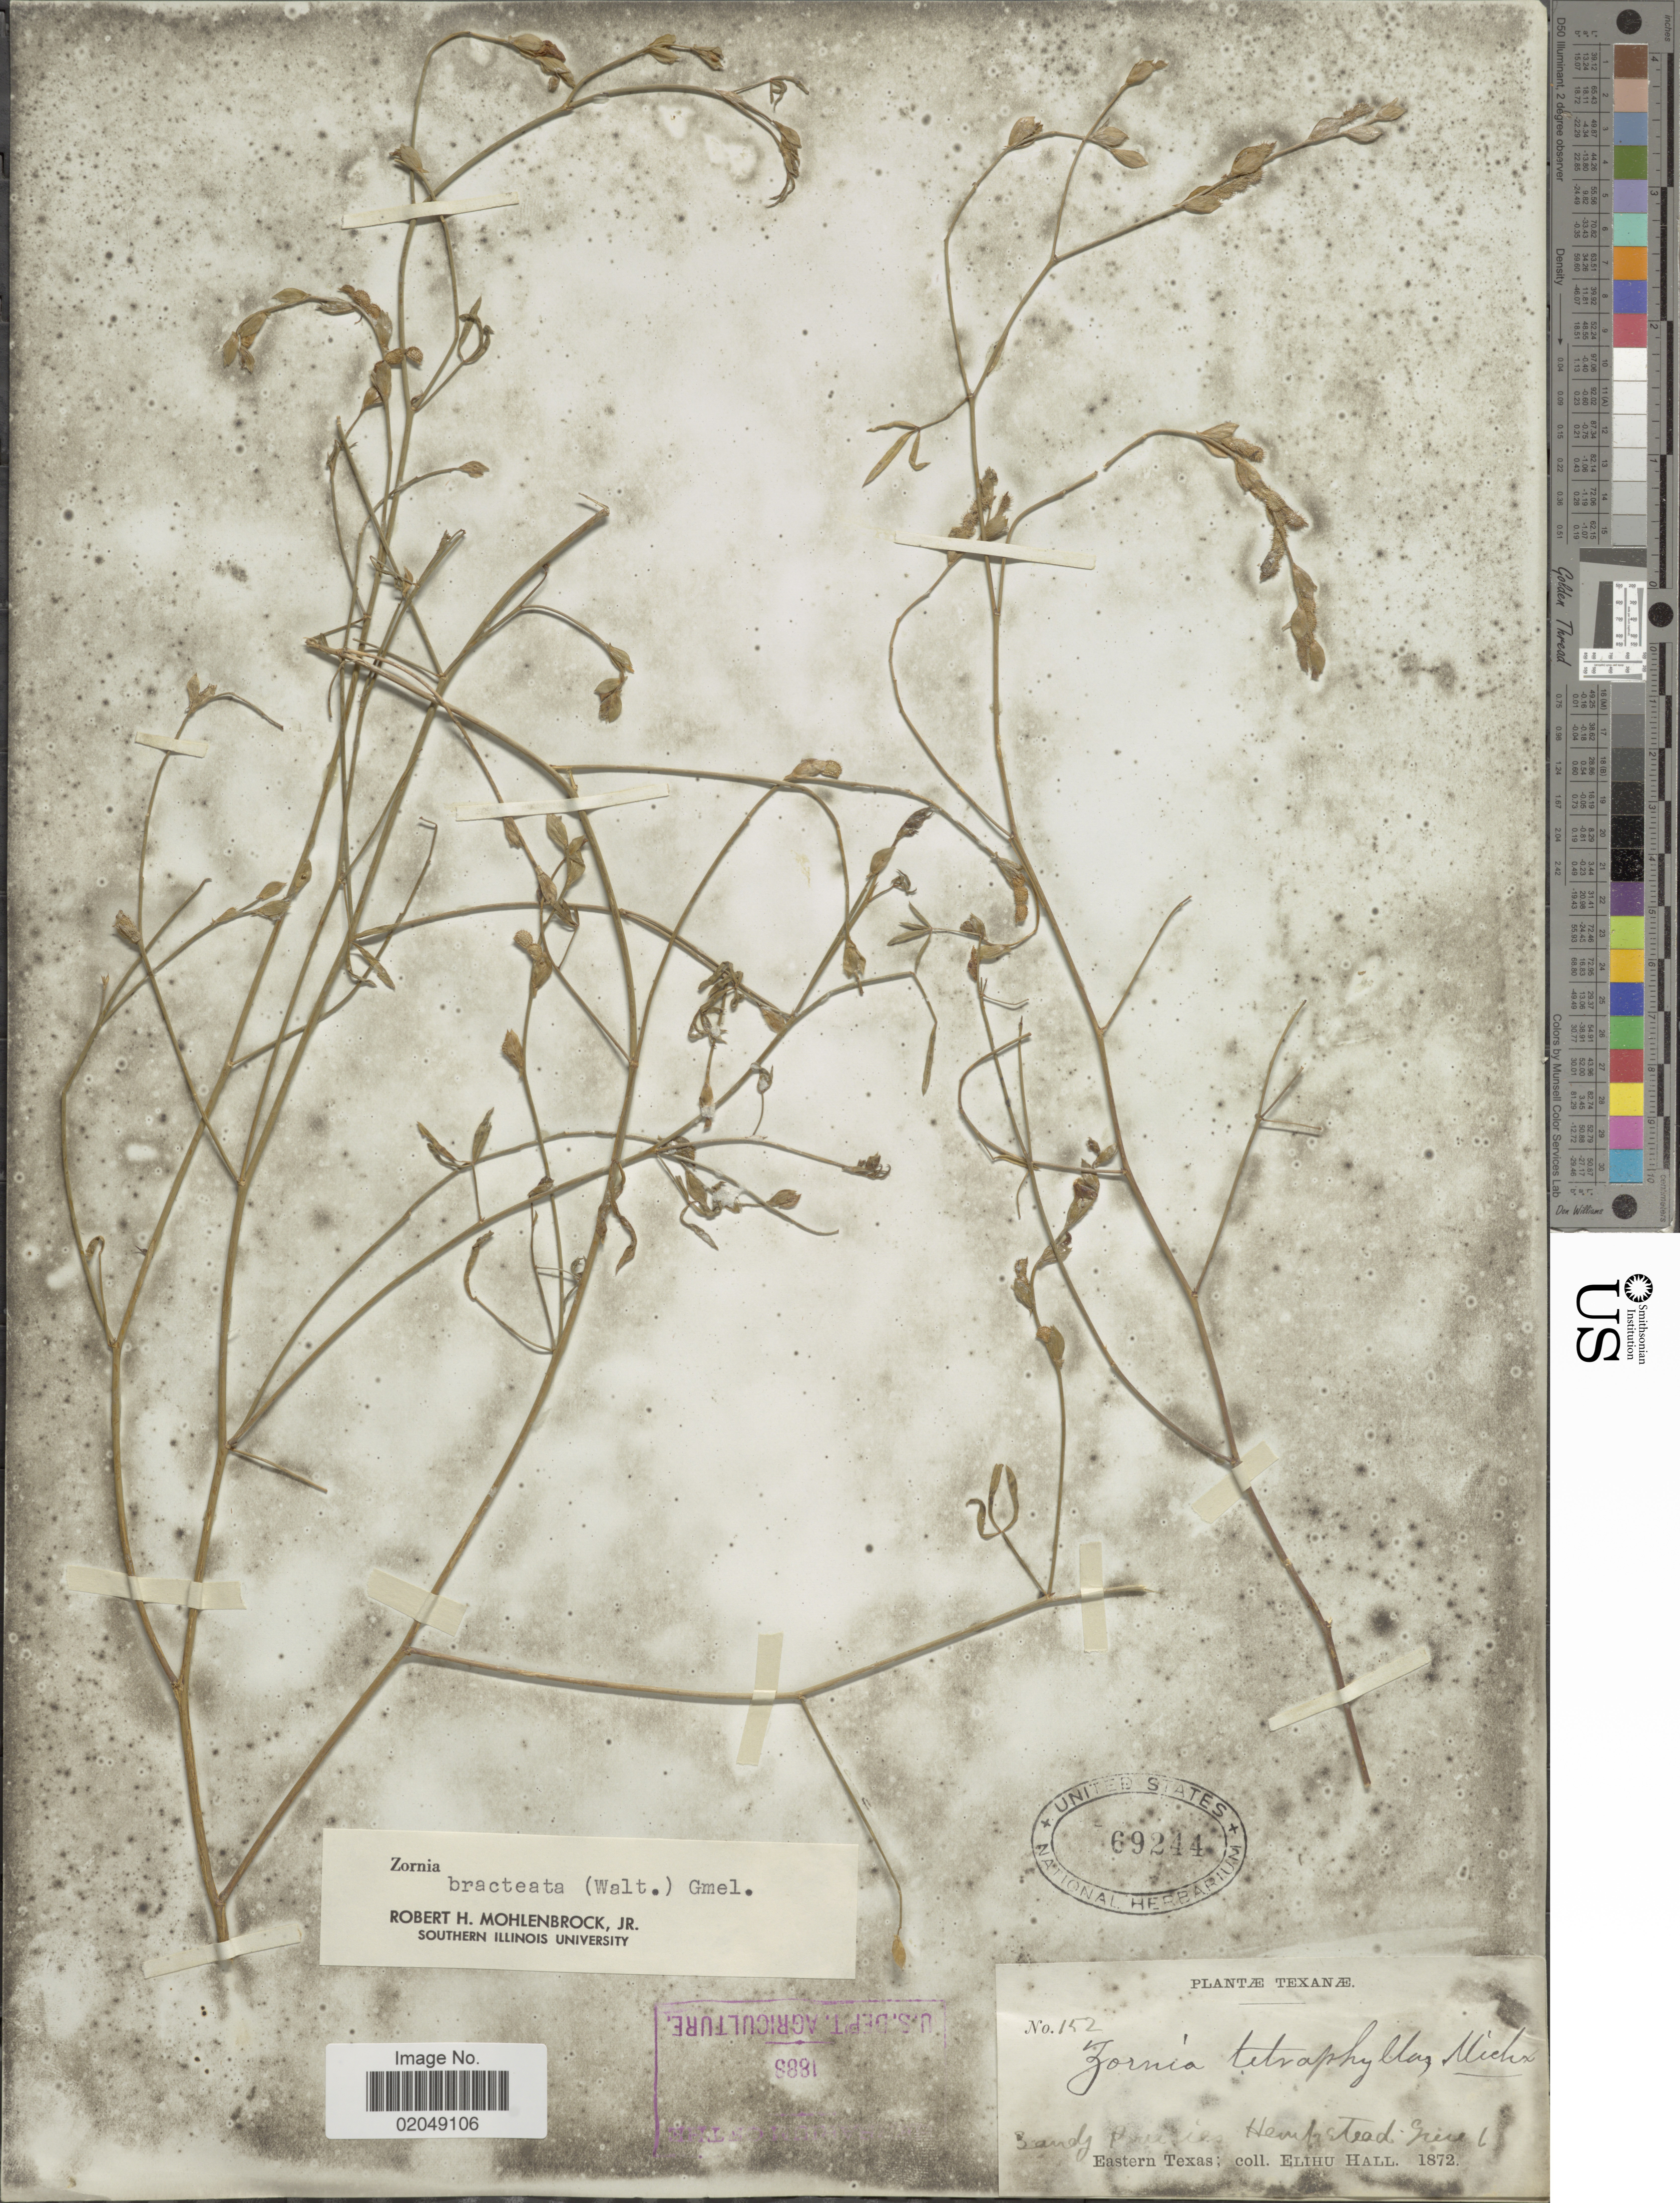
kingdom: Plantae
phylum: Tracheophyta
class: Magnoliopsida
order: Fabales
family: Fabaceae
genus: Zornia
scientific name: Zornia bracteata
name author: J.F. Gmel.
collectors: E. Hall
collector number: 152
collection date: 1872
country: United States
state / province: Texas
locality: Sandy Prairies Hempstead, Eastern Texas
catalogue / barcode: US 69244